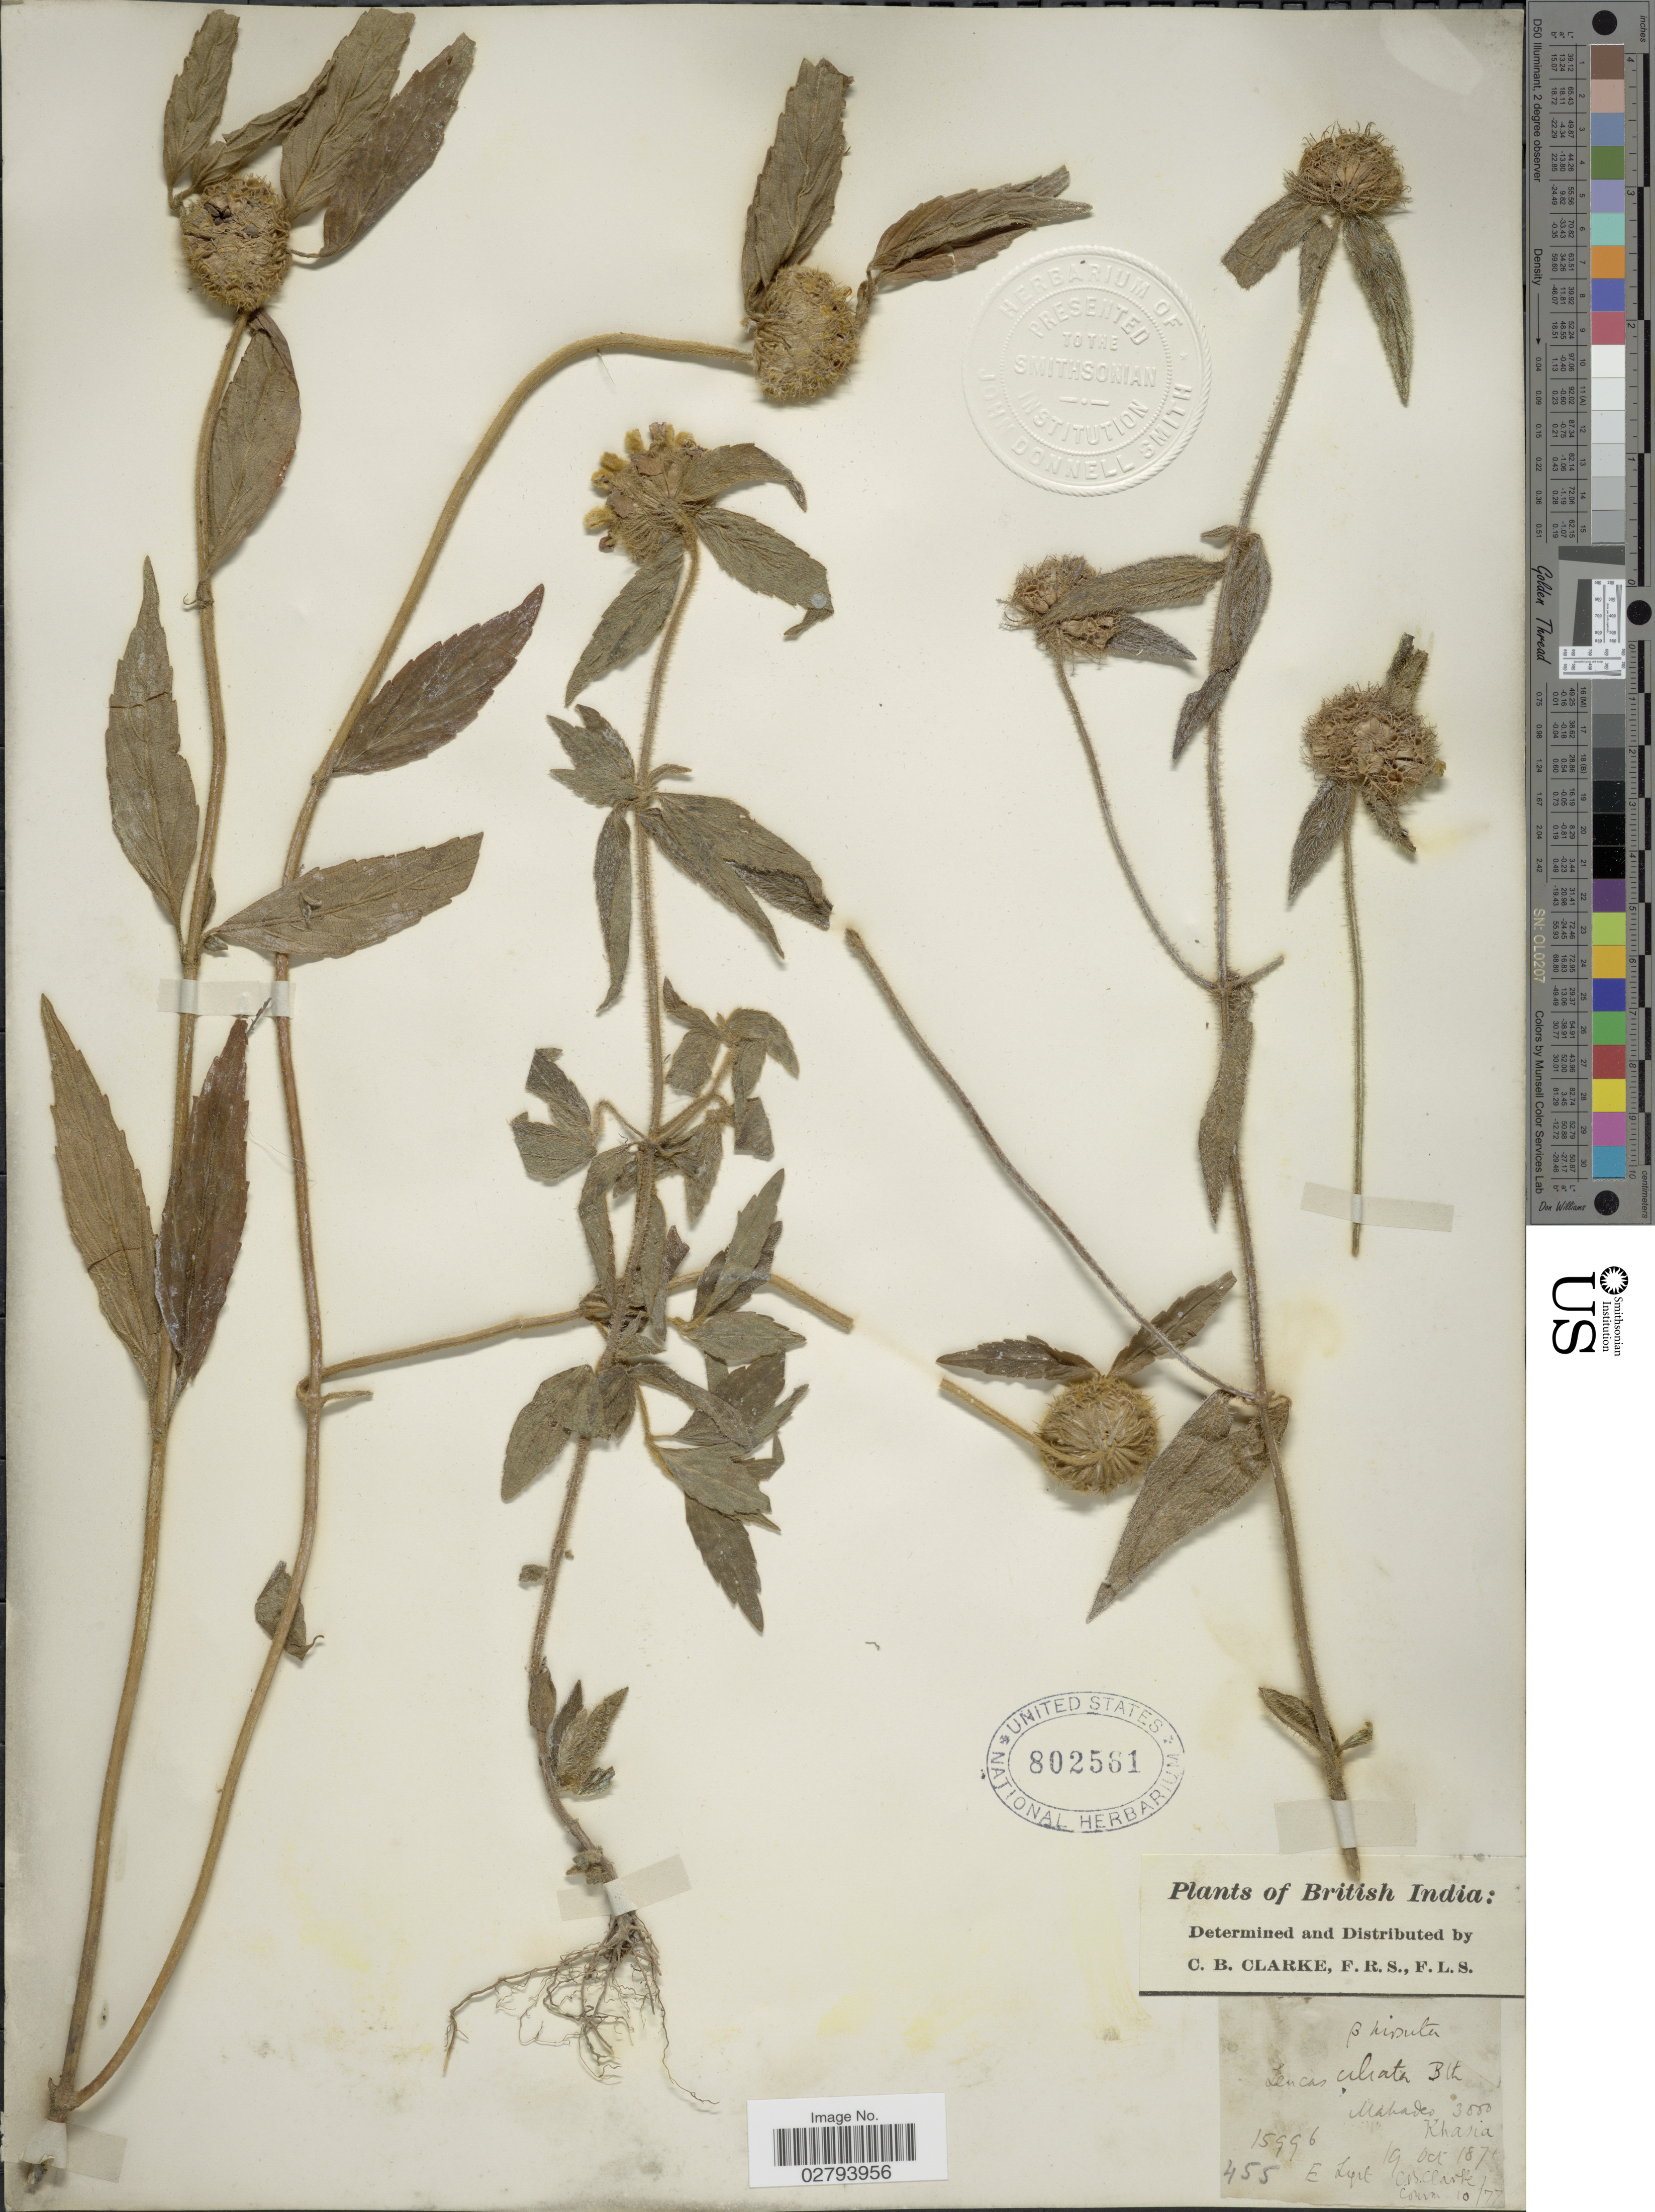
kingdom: Plantae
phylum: Tracheophyta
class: Magnoliopsida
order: Lamiales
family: Lamiaceae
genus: Leucas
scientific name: Leucas ciliata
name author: Benth.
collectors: C. B. Clarke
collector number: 15996E/455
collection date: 1871-10-19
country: India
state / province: Meghalaya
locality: British India, Mahades, Khasia.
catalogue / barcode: US 802561